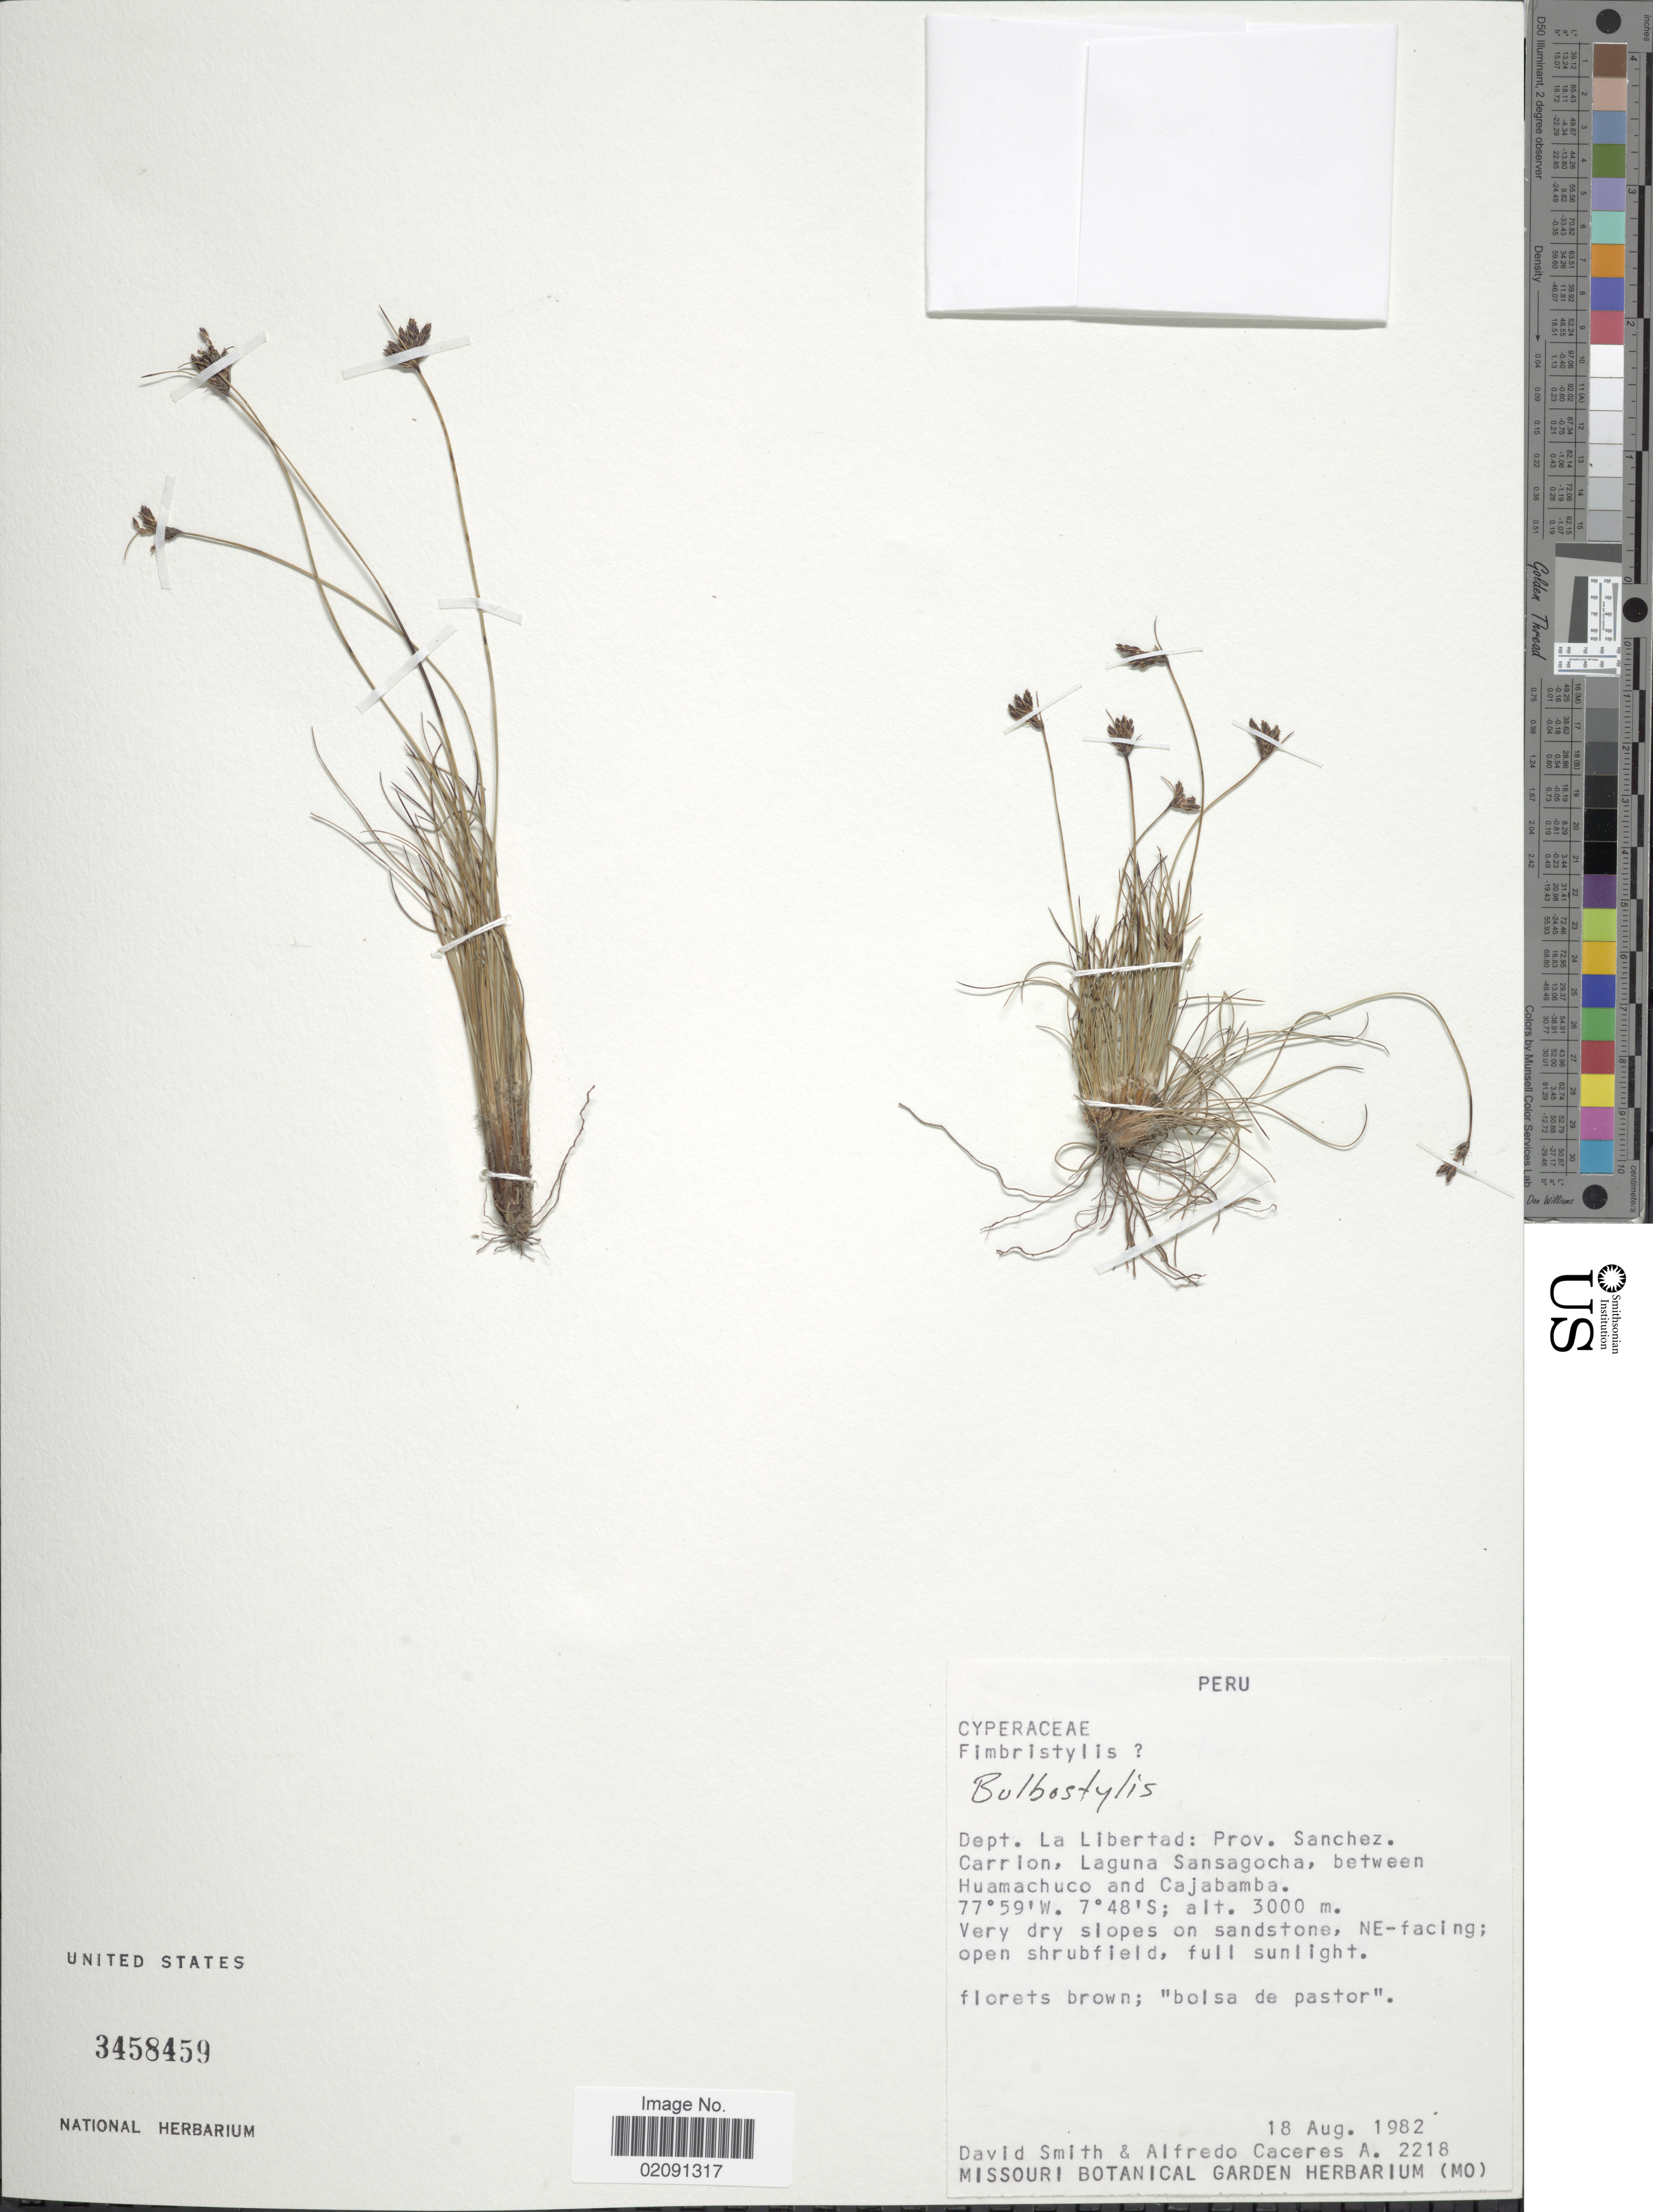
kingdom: Plantae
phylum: Tracheophyta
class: Liliopsida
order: Poales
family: Cyperaceae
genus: Bulbostylis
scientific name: Bulbostylis sp.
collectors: D. C. Smith & A. Caceres A.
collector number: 2218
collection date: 1982-08-18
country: Peru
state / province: La Libertad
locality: Prov. Sanchez, Carrion. Laguna Sansagocha, between Huamachuco and Cajabamba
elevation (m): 3000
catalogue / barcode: US 3458459